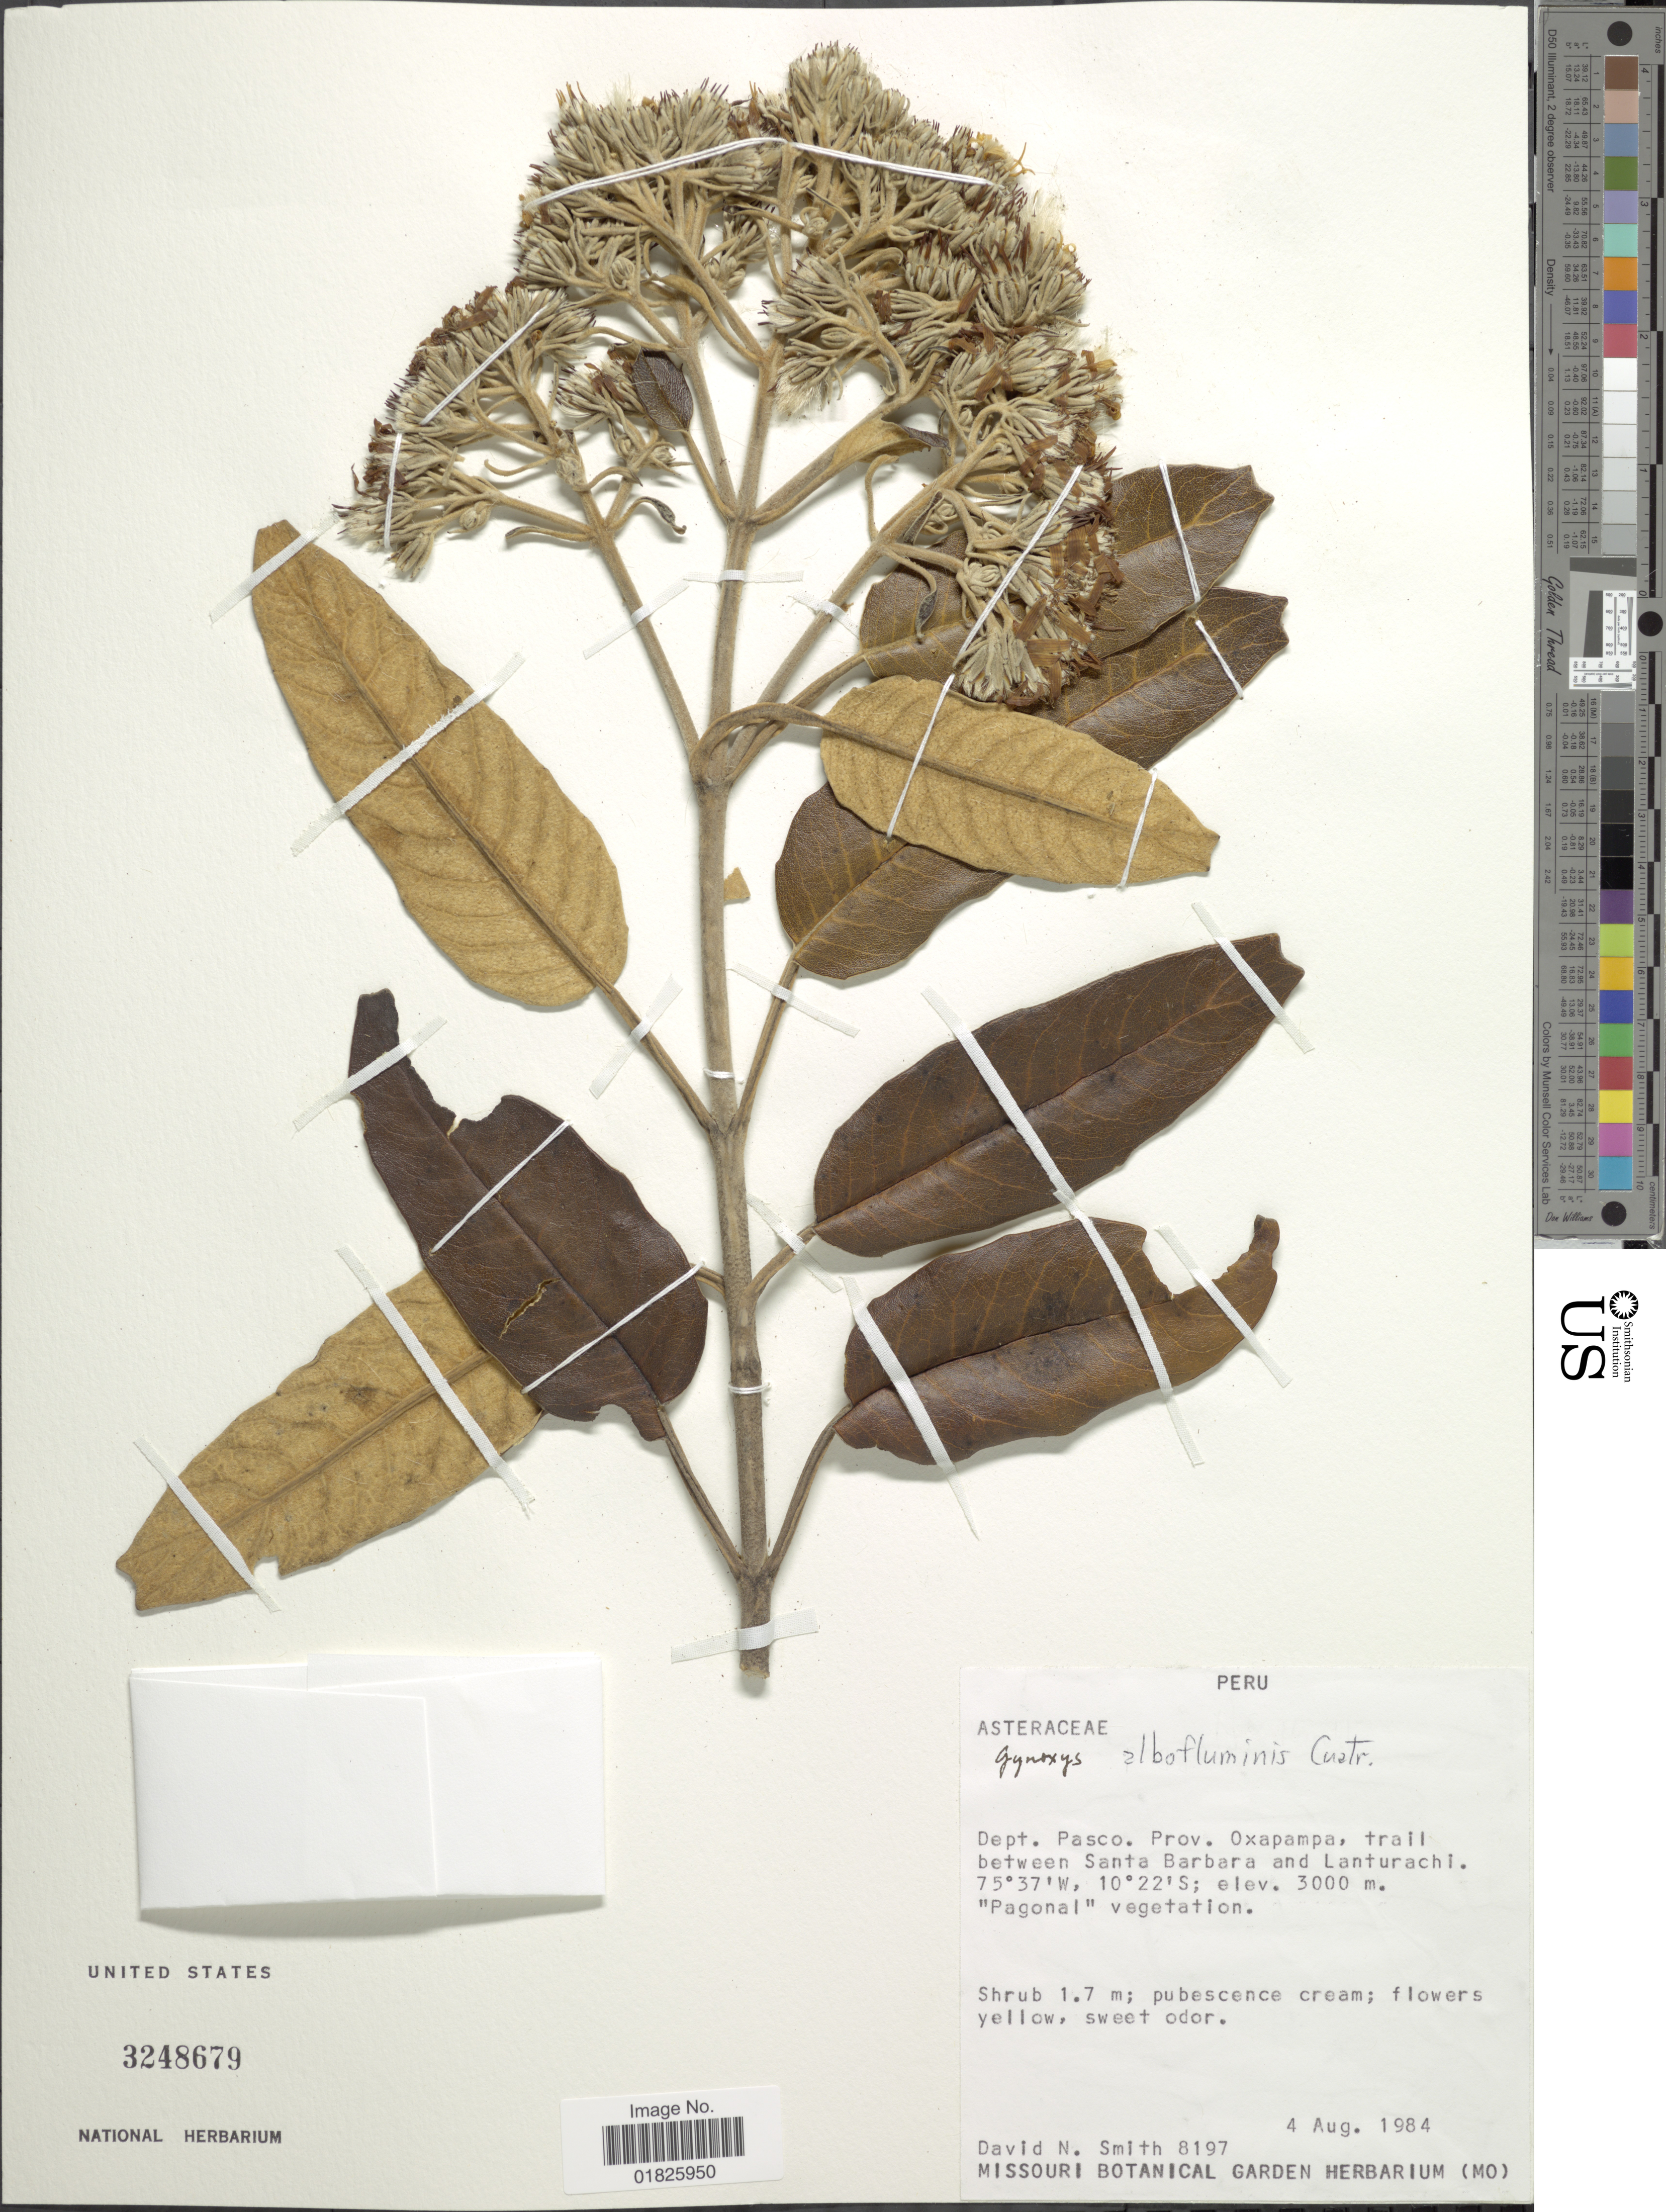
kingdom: Plantae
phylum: Tracheophyta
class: Magnoliopsida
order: Asterales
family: Asteraceae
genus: Gynoxys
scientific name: Gynoxys albifluminis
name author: Cuatrec.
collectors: D. Smith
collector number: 8197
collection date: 1984-08-04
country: Peru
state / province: Pasco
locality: Prov. Oxapampa, trail between Santa Barbara and Lanturachi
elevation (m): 3000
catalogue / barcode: US 3248679